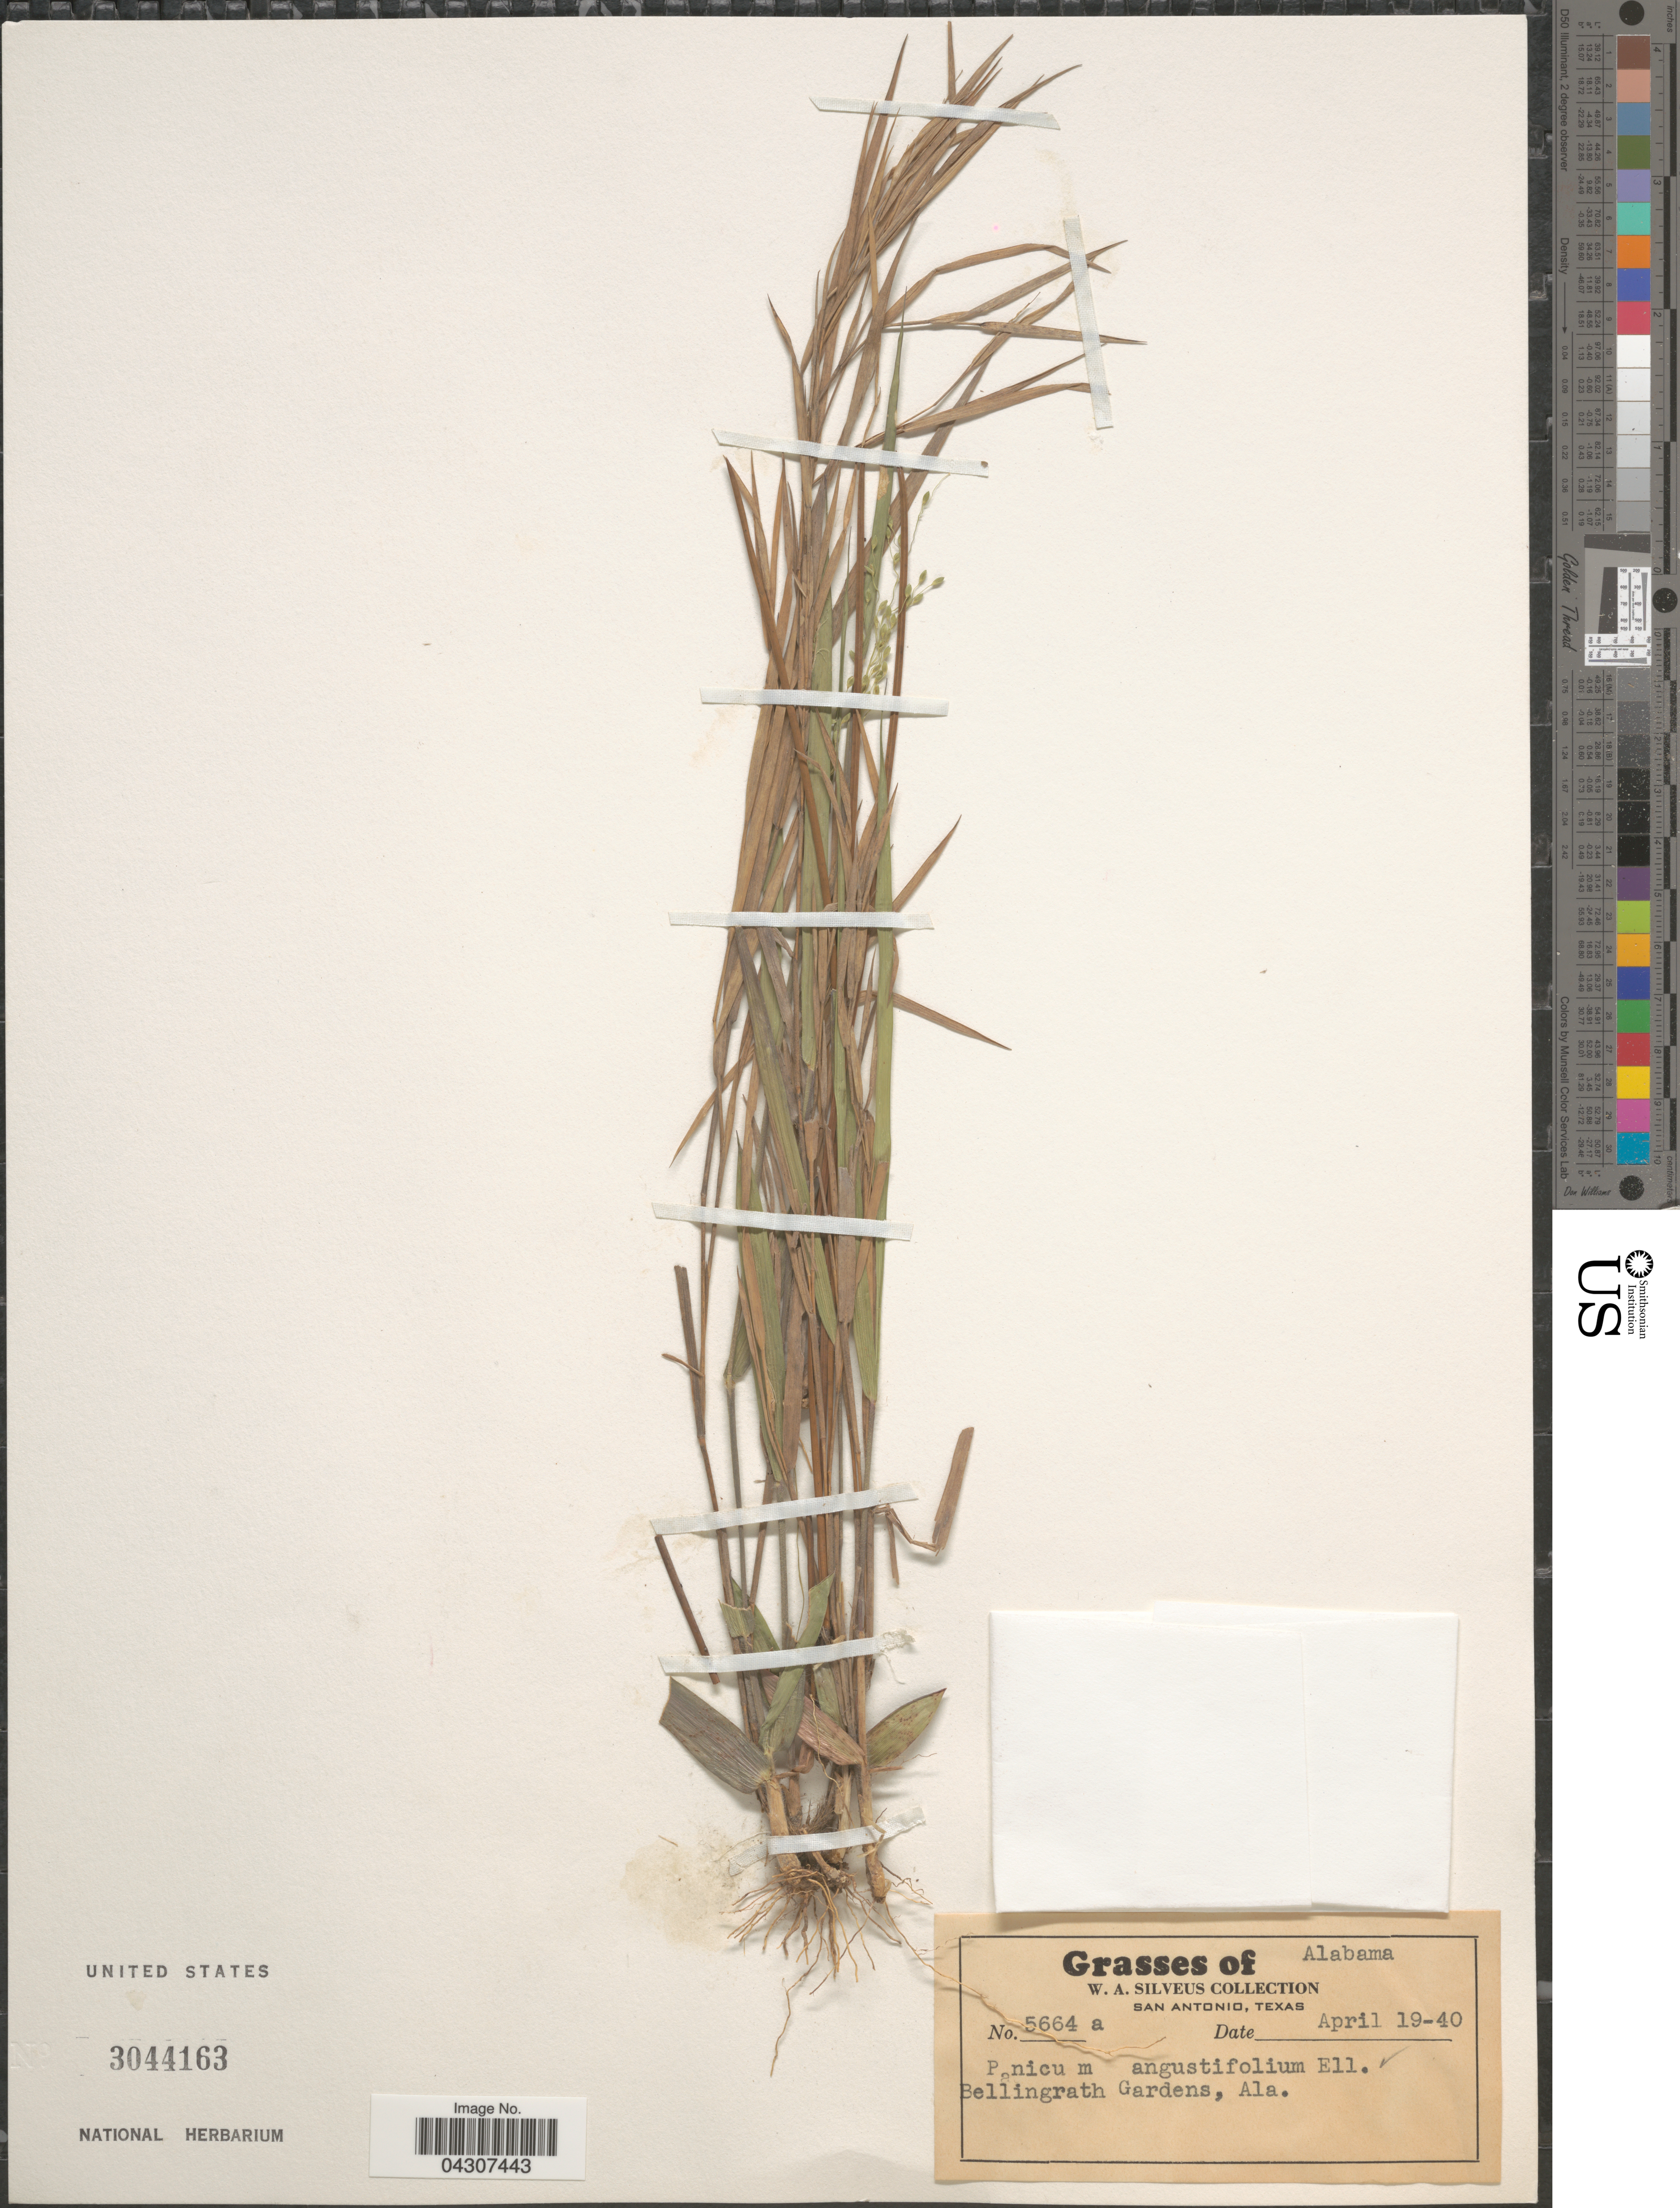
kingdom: Plantae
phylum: Tracheophyta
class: Liliopsida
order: Poales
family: Poaceae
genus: Dichanthelium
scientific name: Dichanthelium aciculare var. ramosum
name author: (Griseb.) Davidse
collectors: W. Silveus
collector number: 5664a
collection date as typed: Transcribed d/m/y: 19/4/40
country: United States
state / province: Alabama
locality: Bellingrath Gardens.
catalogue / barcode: US 3044163